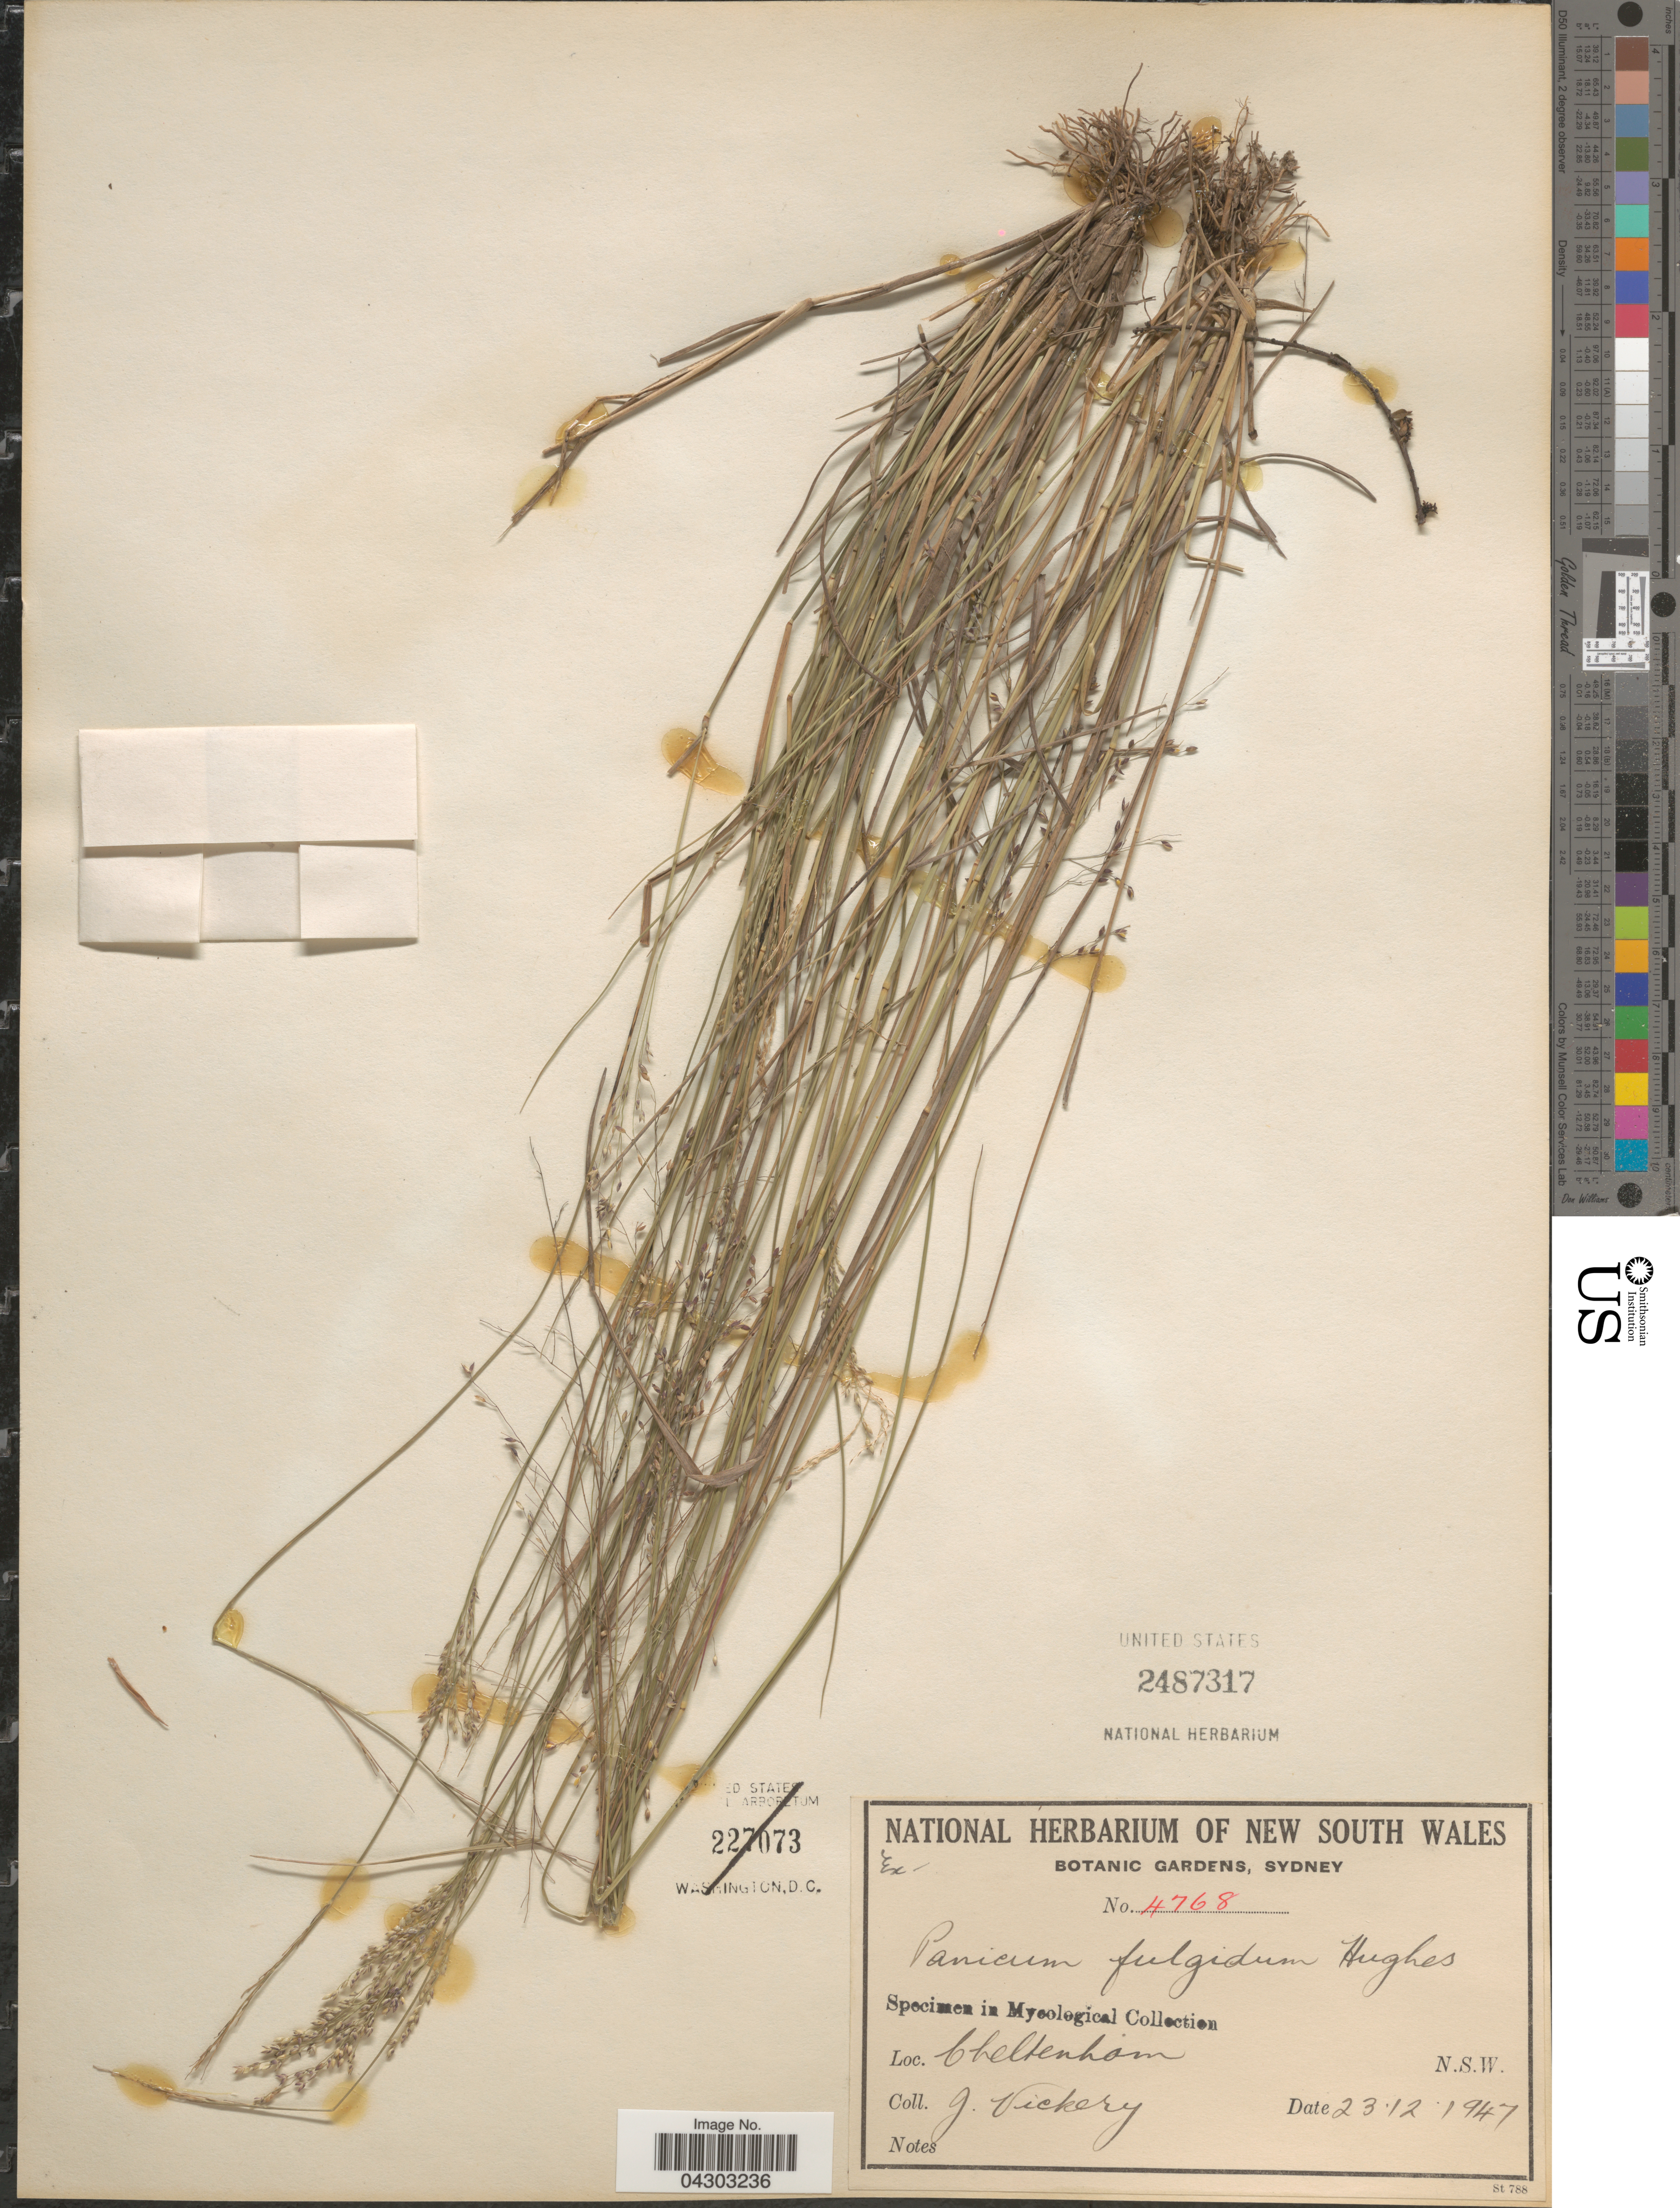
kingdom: Plantae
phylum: Tracheophyta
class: Liliopsida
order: Poales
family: Poaceae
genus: Panicum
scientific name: Panicum simile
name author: Domin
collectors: J. Vickery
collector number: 4768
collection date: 1947-12-23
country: Australia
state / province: New South Wales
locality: Cheltenham.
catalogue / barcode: US 2487317